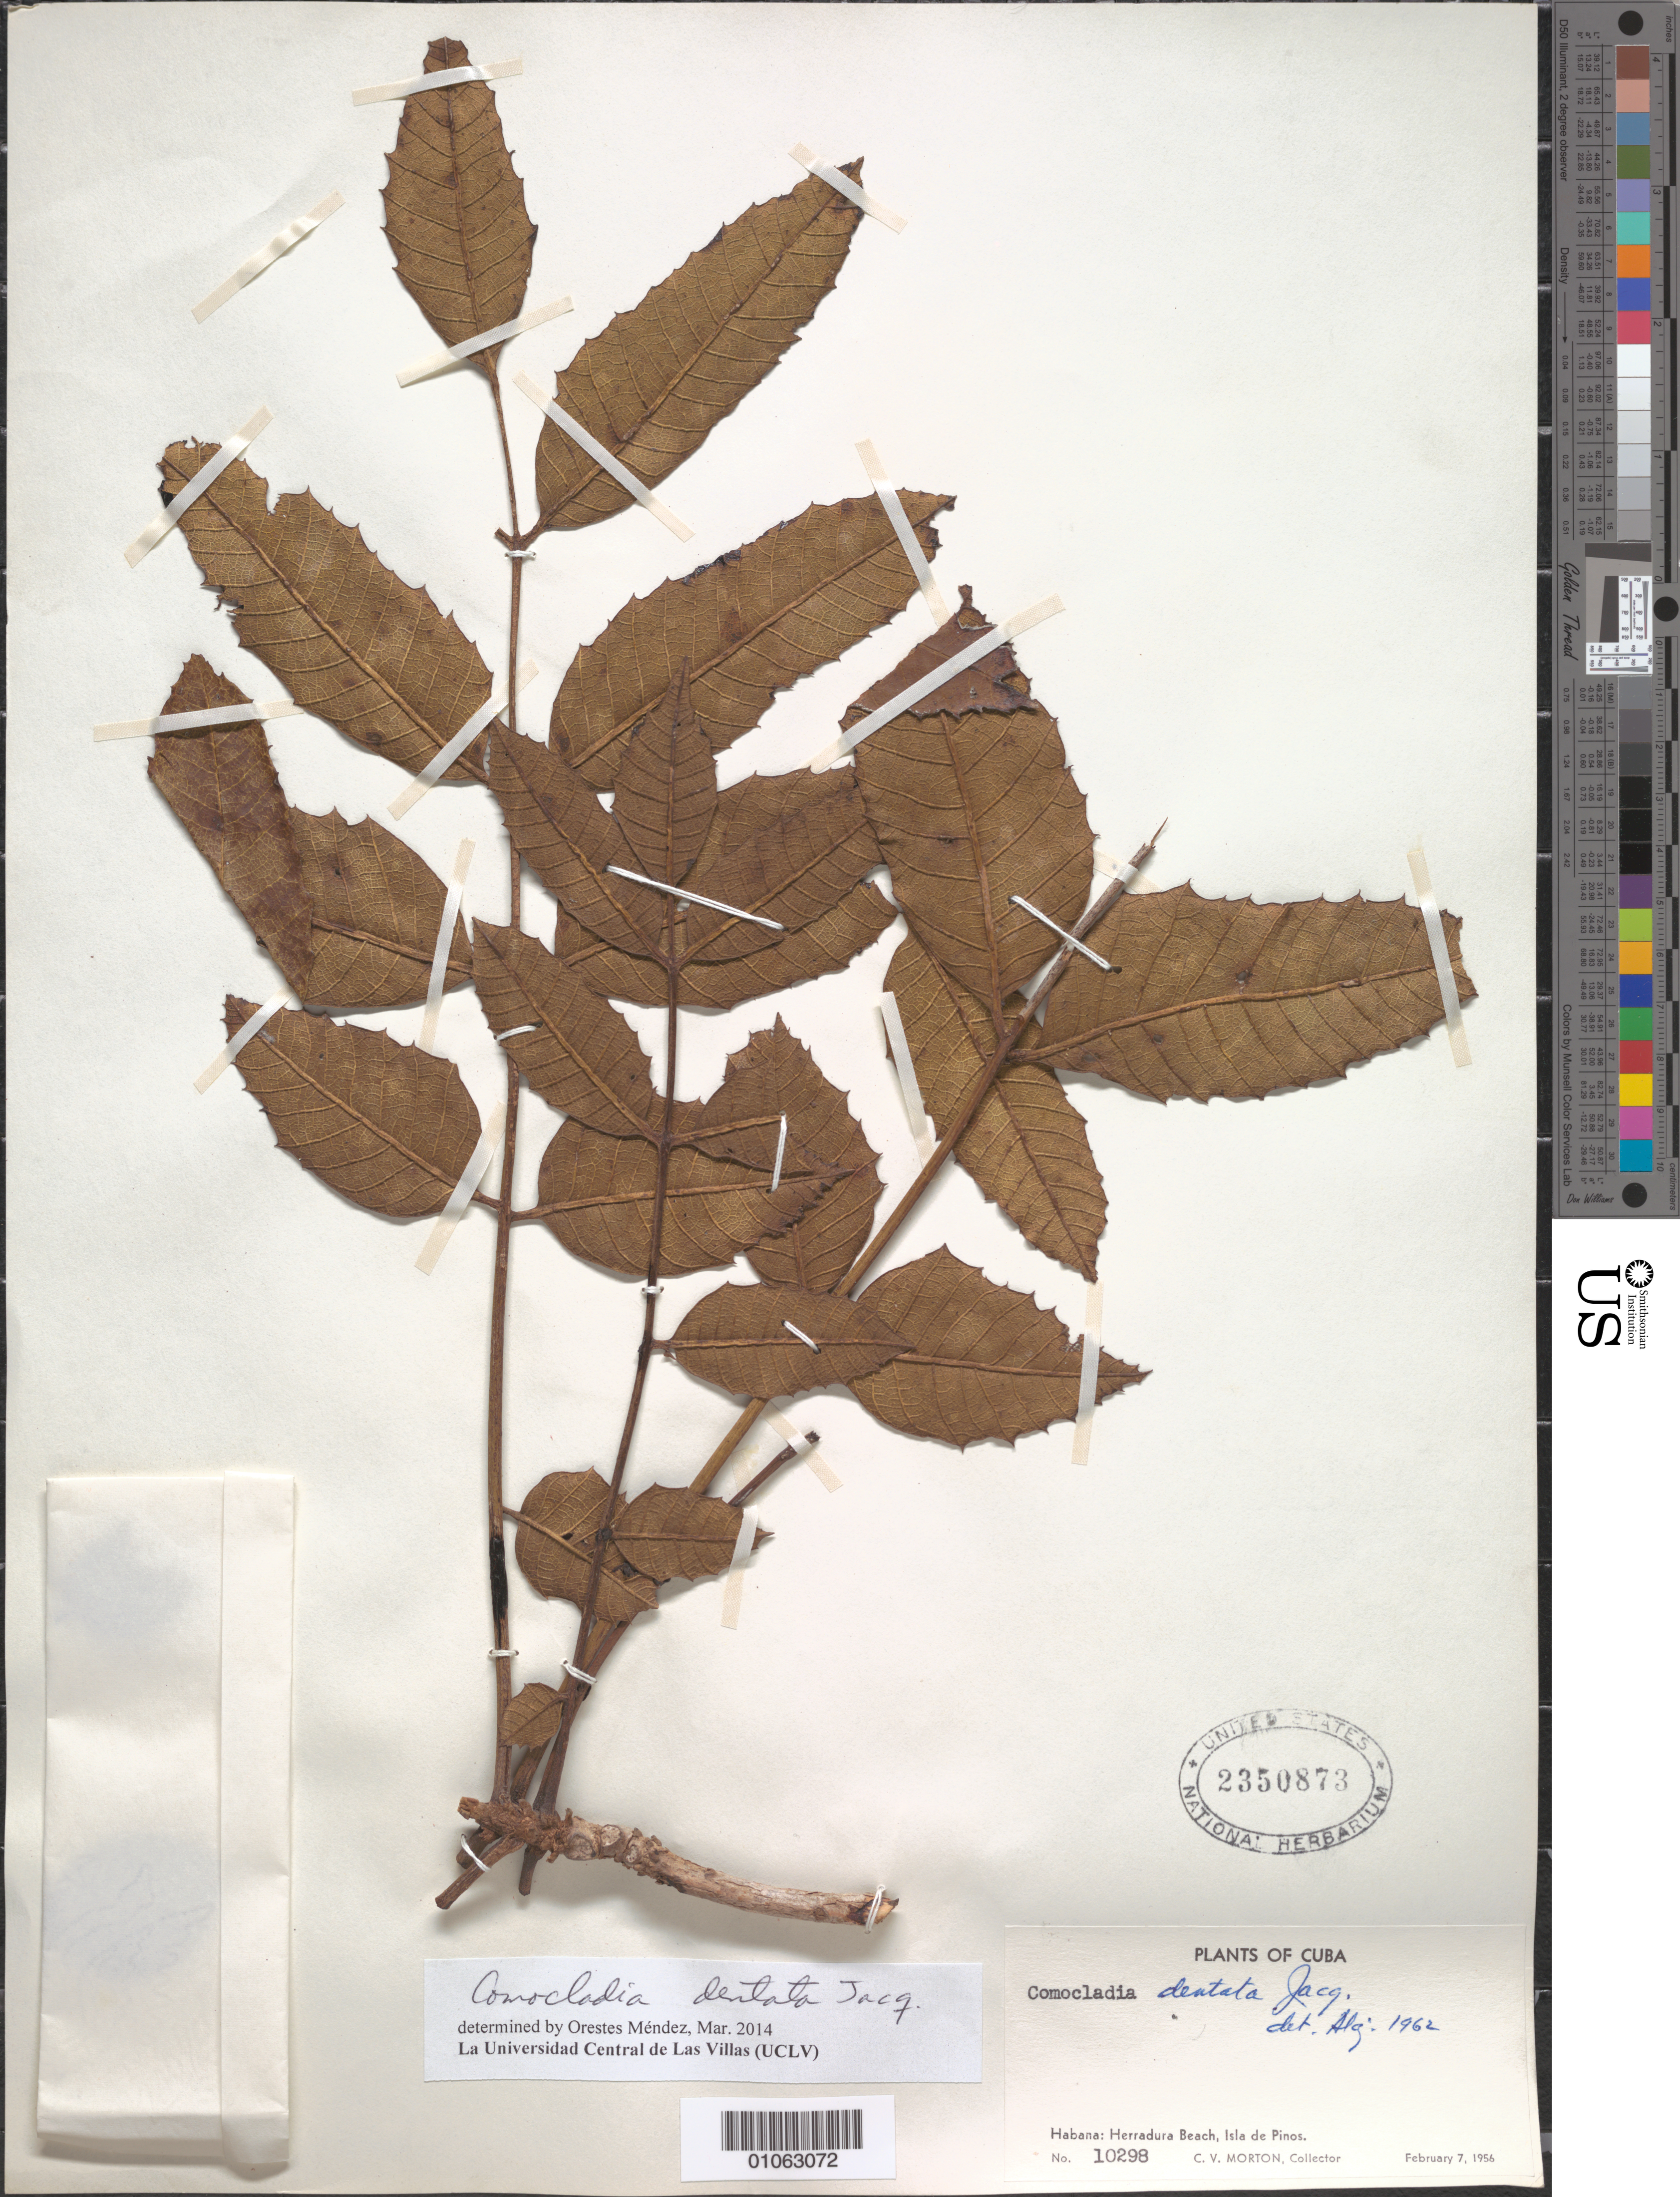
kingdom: Plantae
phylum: Tracheophyta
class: Magnoliopsida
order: Sapindales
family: Anacardiaceae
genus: Comocladia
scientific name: Comocladia dentata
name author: Jacq.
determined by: Méndez, Orestes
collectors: C. V. Morton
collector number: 10298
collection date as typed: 07 Feb 1956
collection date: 1956-02-07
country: Cuba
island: Isla de la Juventud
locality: Herradura beach, La Habana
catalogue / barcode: US 2350873